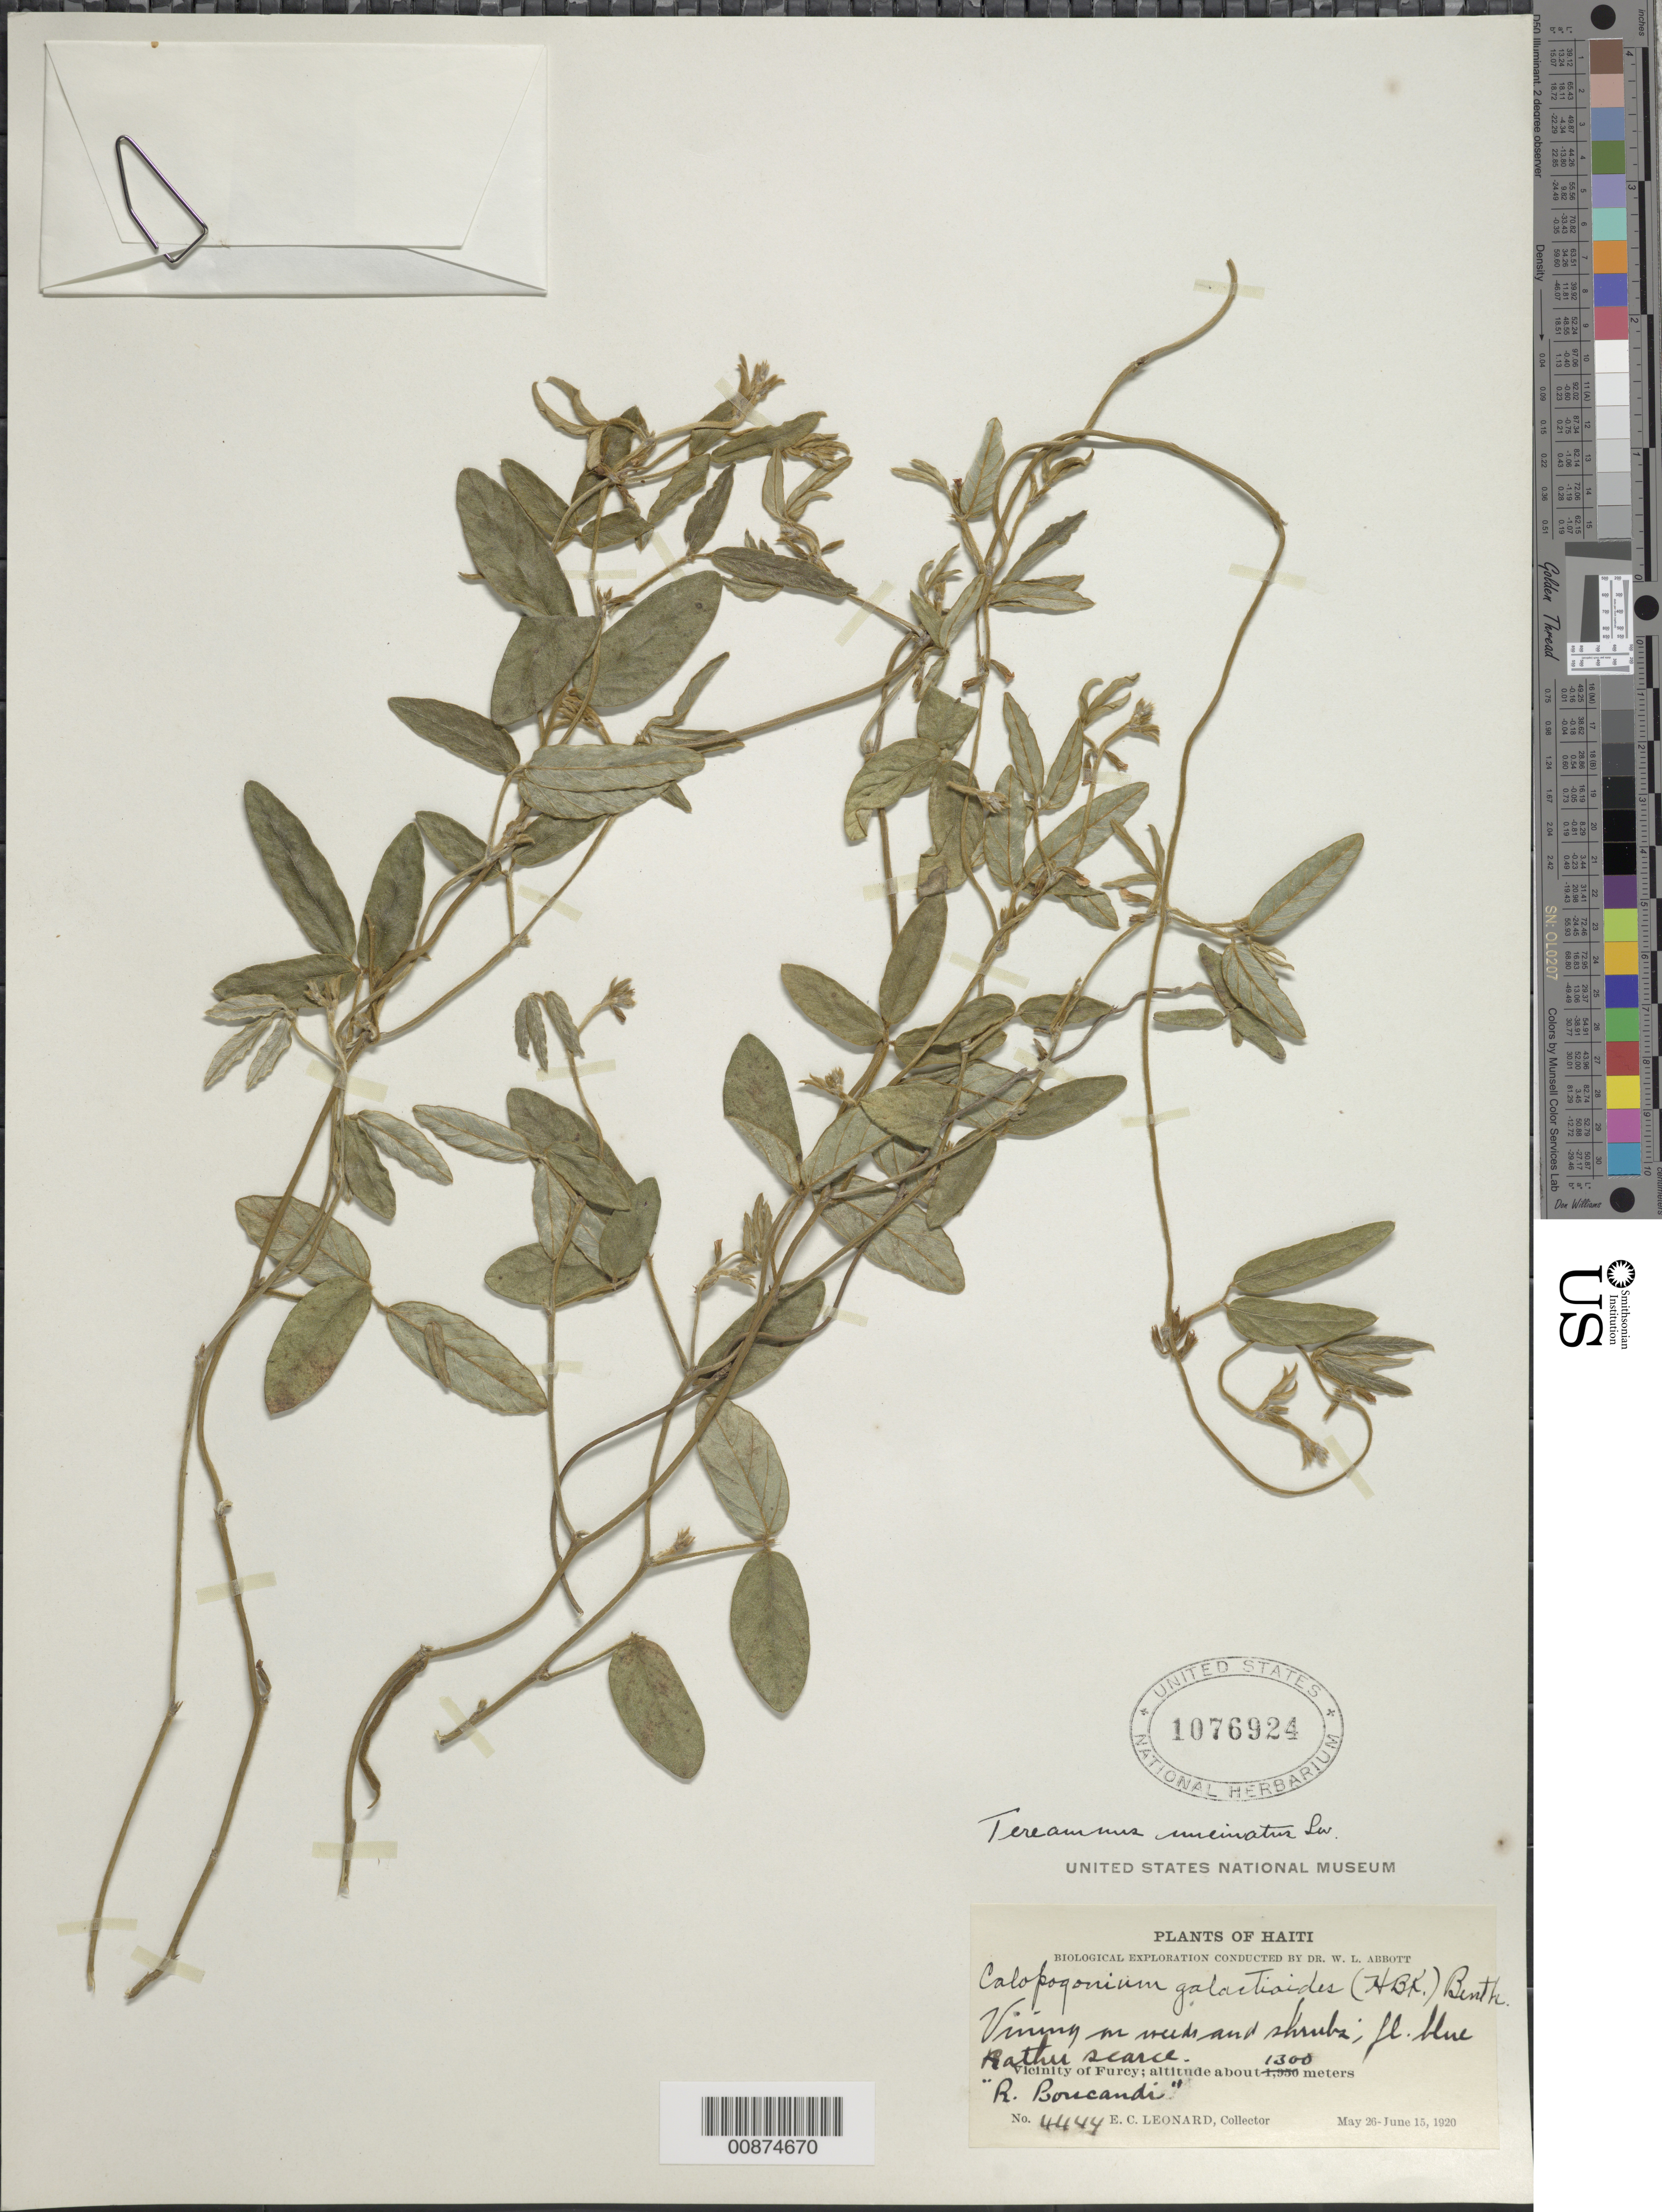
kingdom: Plantae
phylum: Tracheophyta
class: Magnoliopsida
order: Fabales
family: Fabaceae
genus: Teramnus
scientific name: Teramnus uncinatus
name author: (L.) Sw.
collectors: E. C. Leonard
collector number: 4444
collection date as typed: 26 May 1920 to 15 Jun 1920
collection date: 1920-05-26/1920-06-15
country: Haiti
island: Hispaniola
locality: Vicinity of Furcy. "R. Boucandi".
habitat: Vining on weeds and shrubs.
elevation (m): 1300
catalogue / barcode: US 1076924